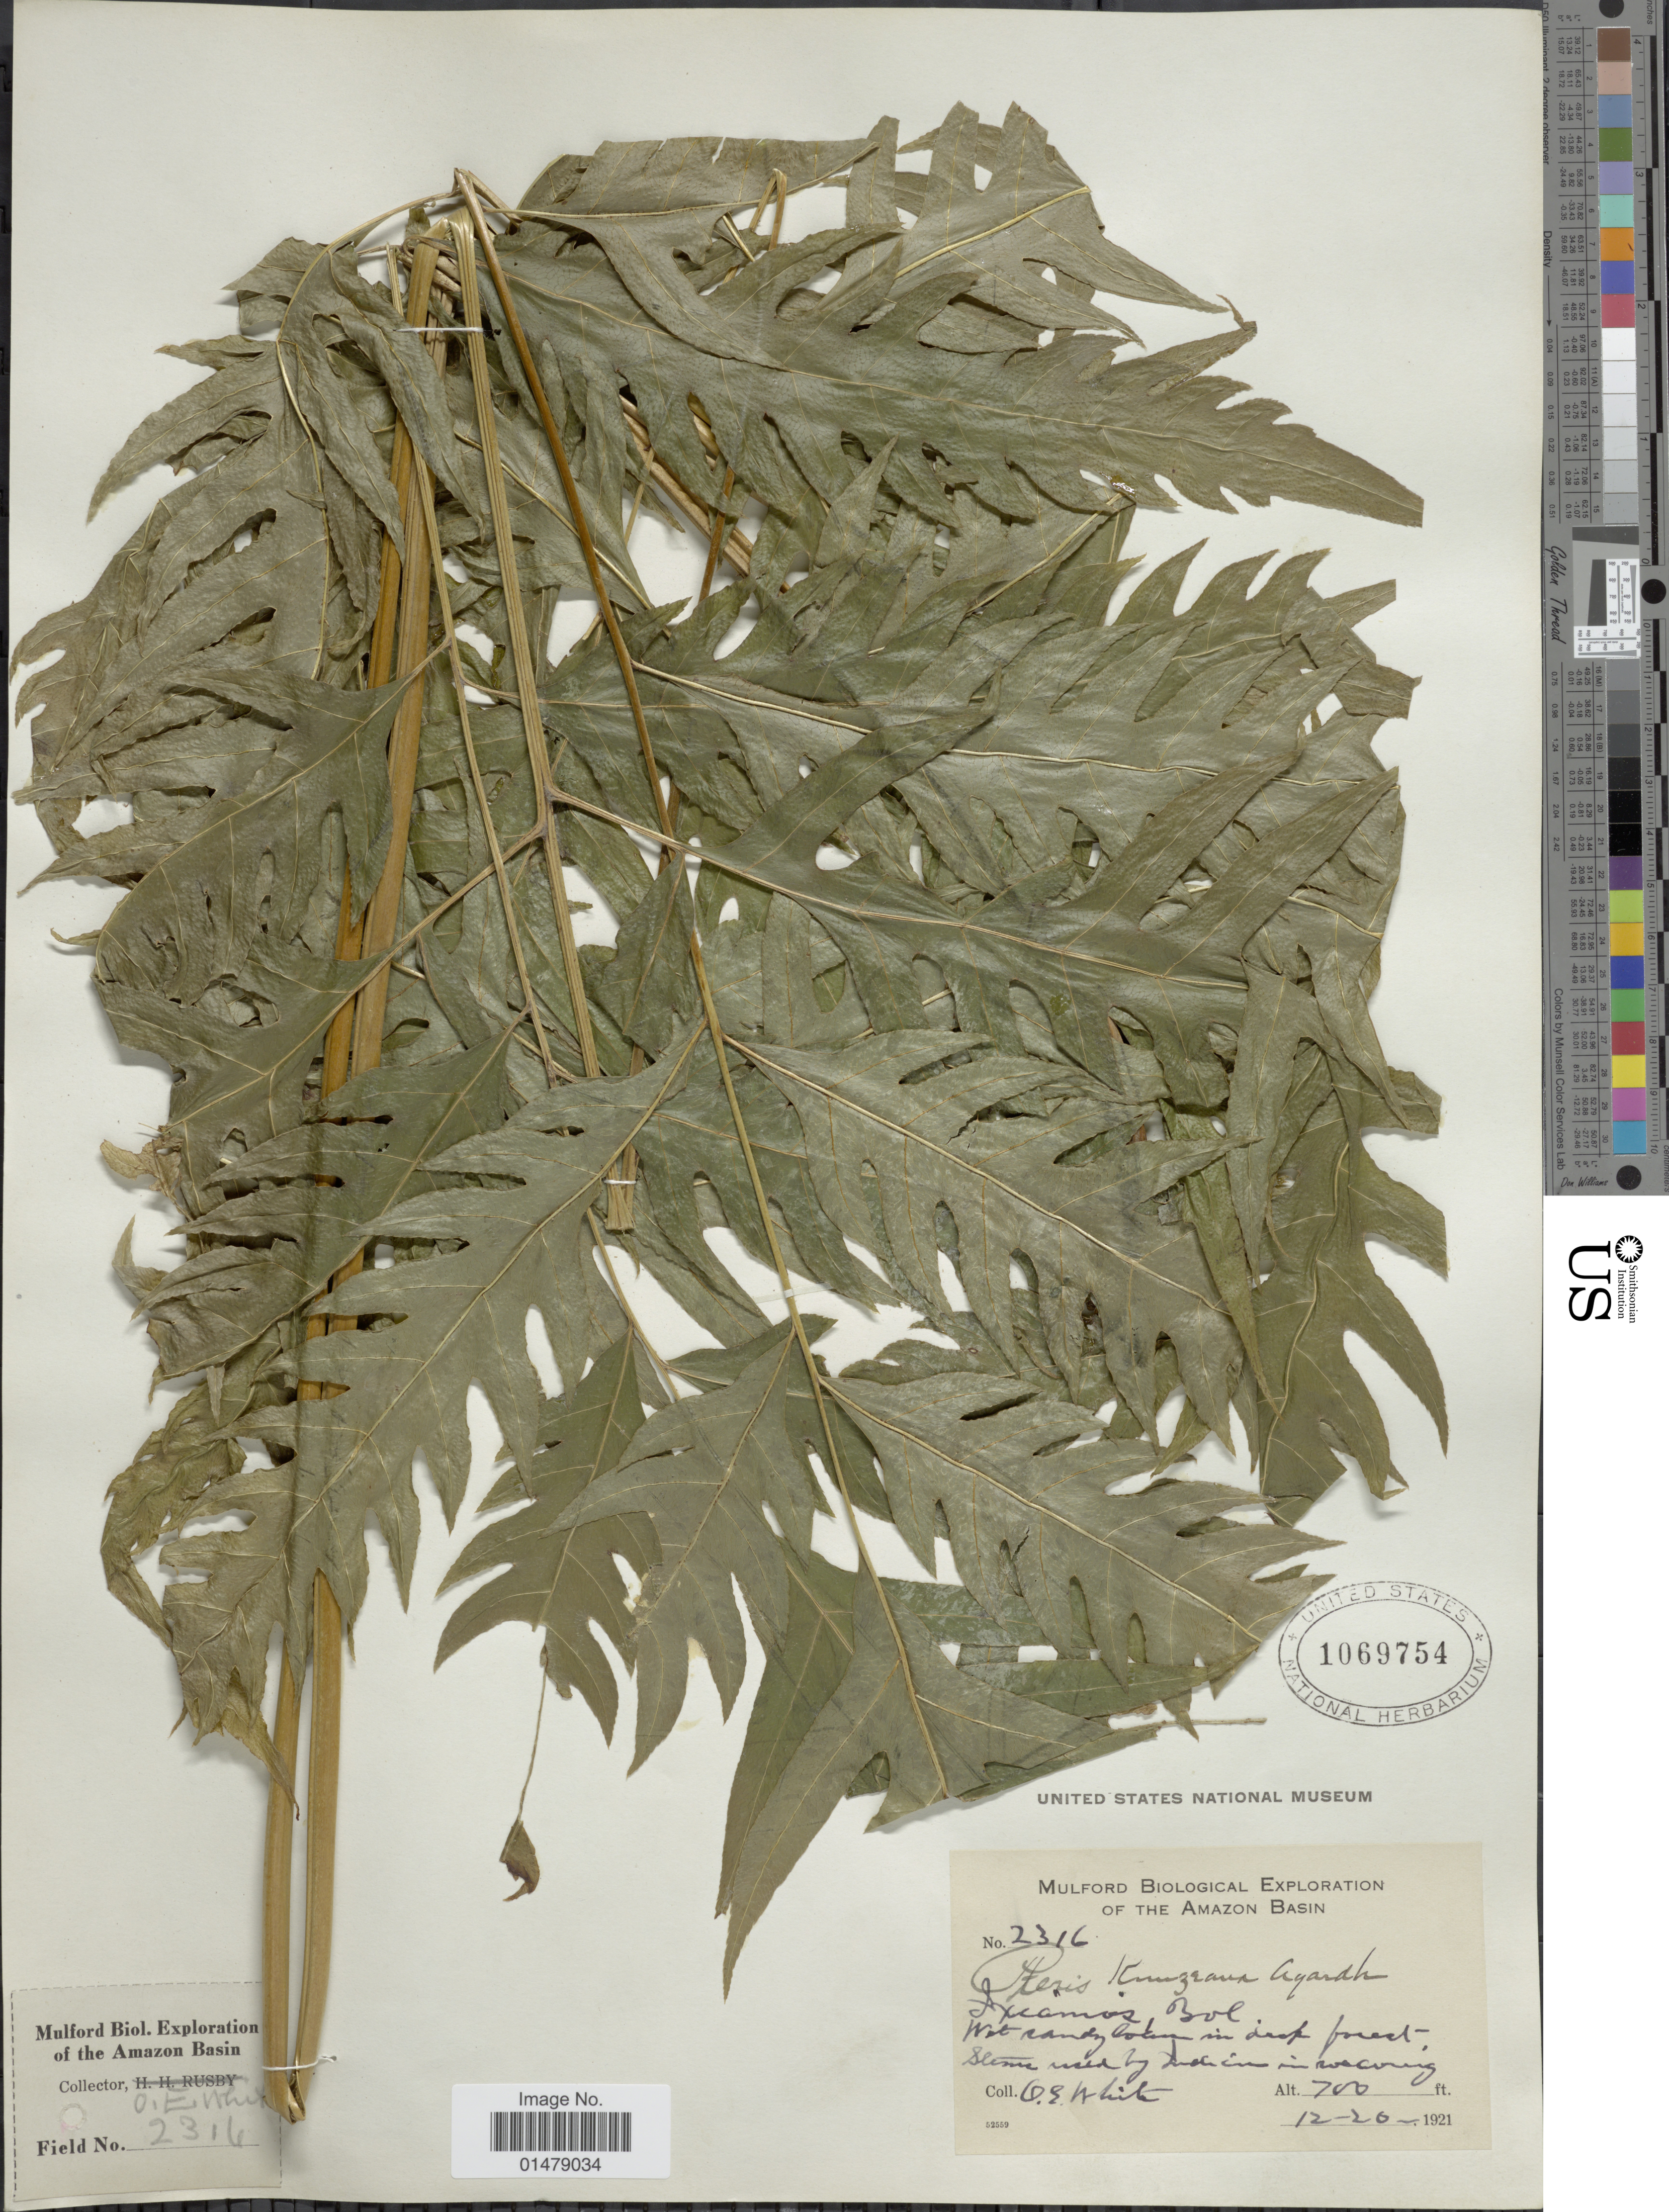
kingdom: Plantae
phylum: Tracheophyta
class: Polypodiopsida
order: Polypodiales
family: Pteridaceae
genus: Pteris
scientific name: Pteris altissima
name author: Poir.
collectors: O. E. White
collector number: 2316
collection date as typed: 12-26-1921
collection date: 1921-12-20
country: Bolivia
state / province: La Paz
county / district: Iturralde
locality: Ixiamas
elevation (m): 213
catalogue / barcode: US 1069754